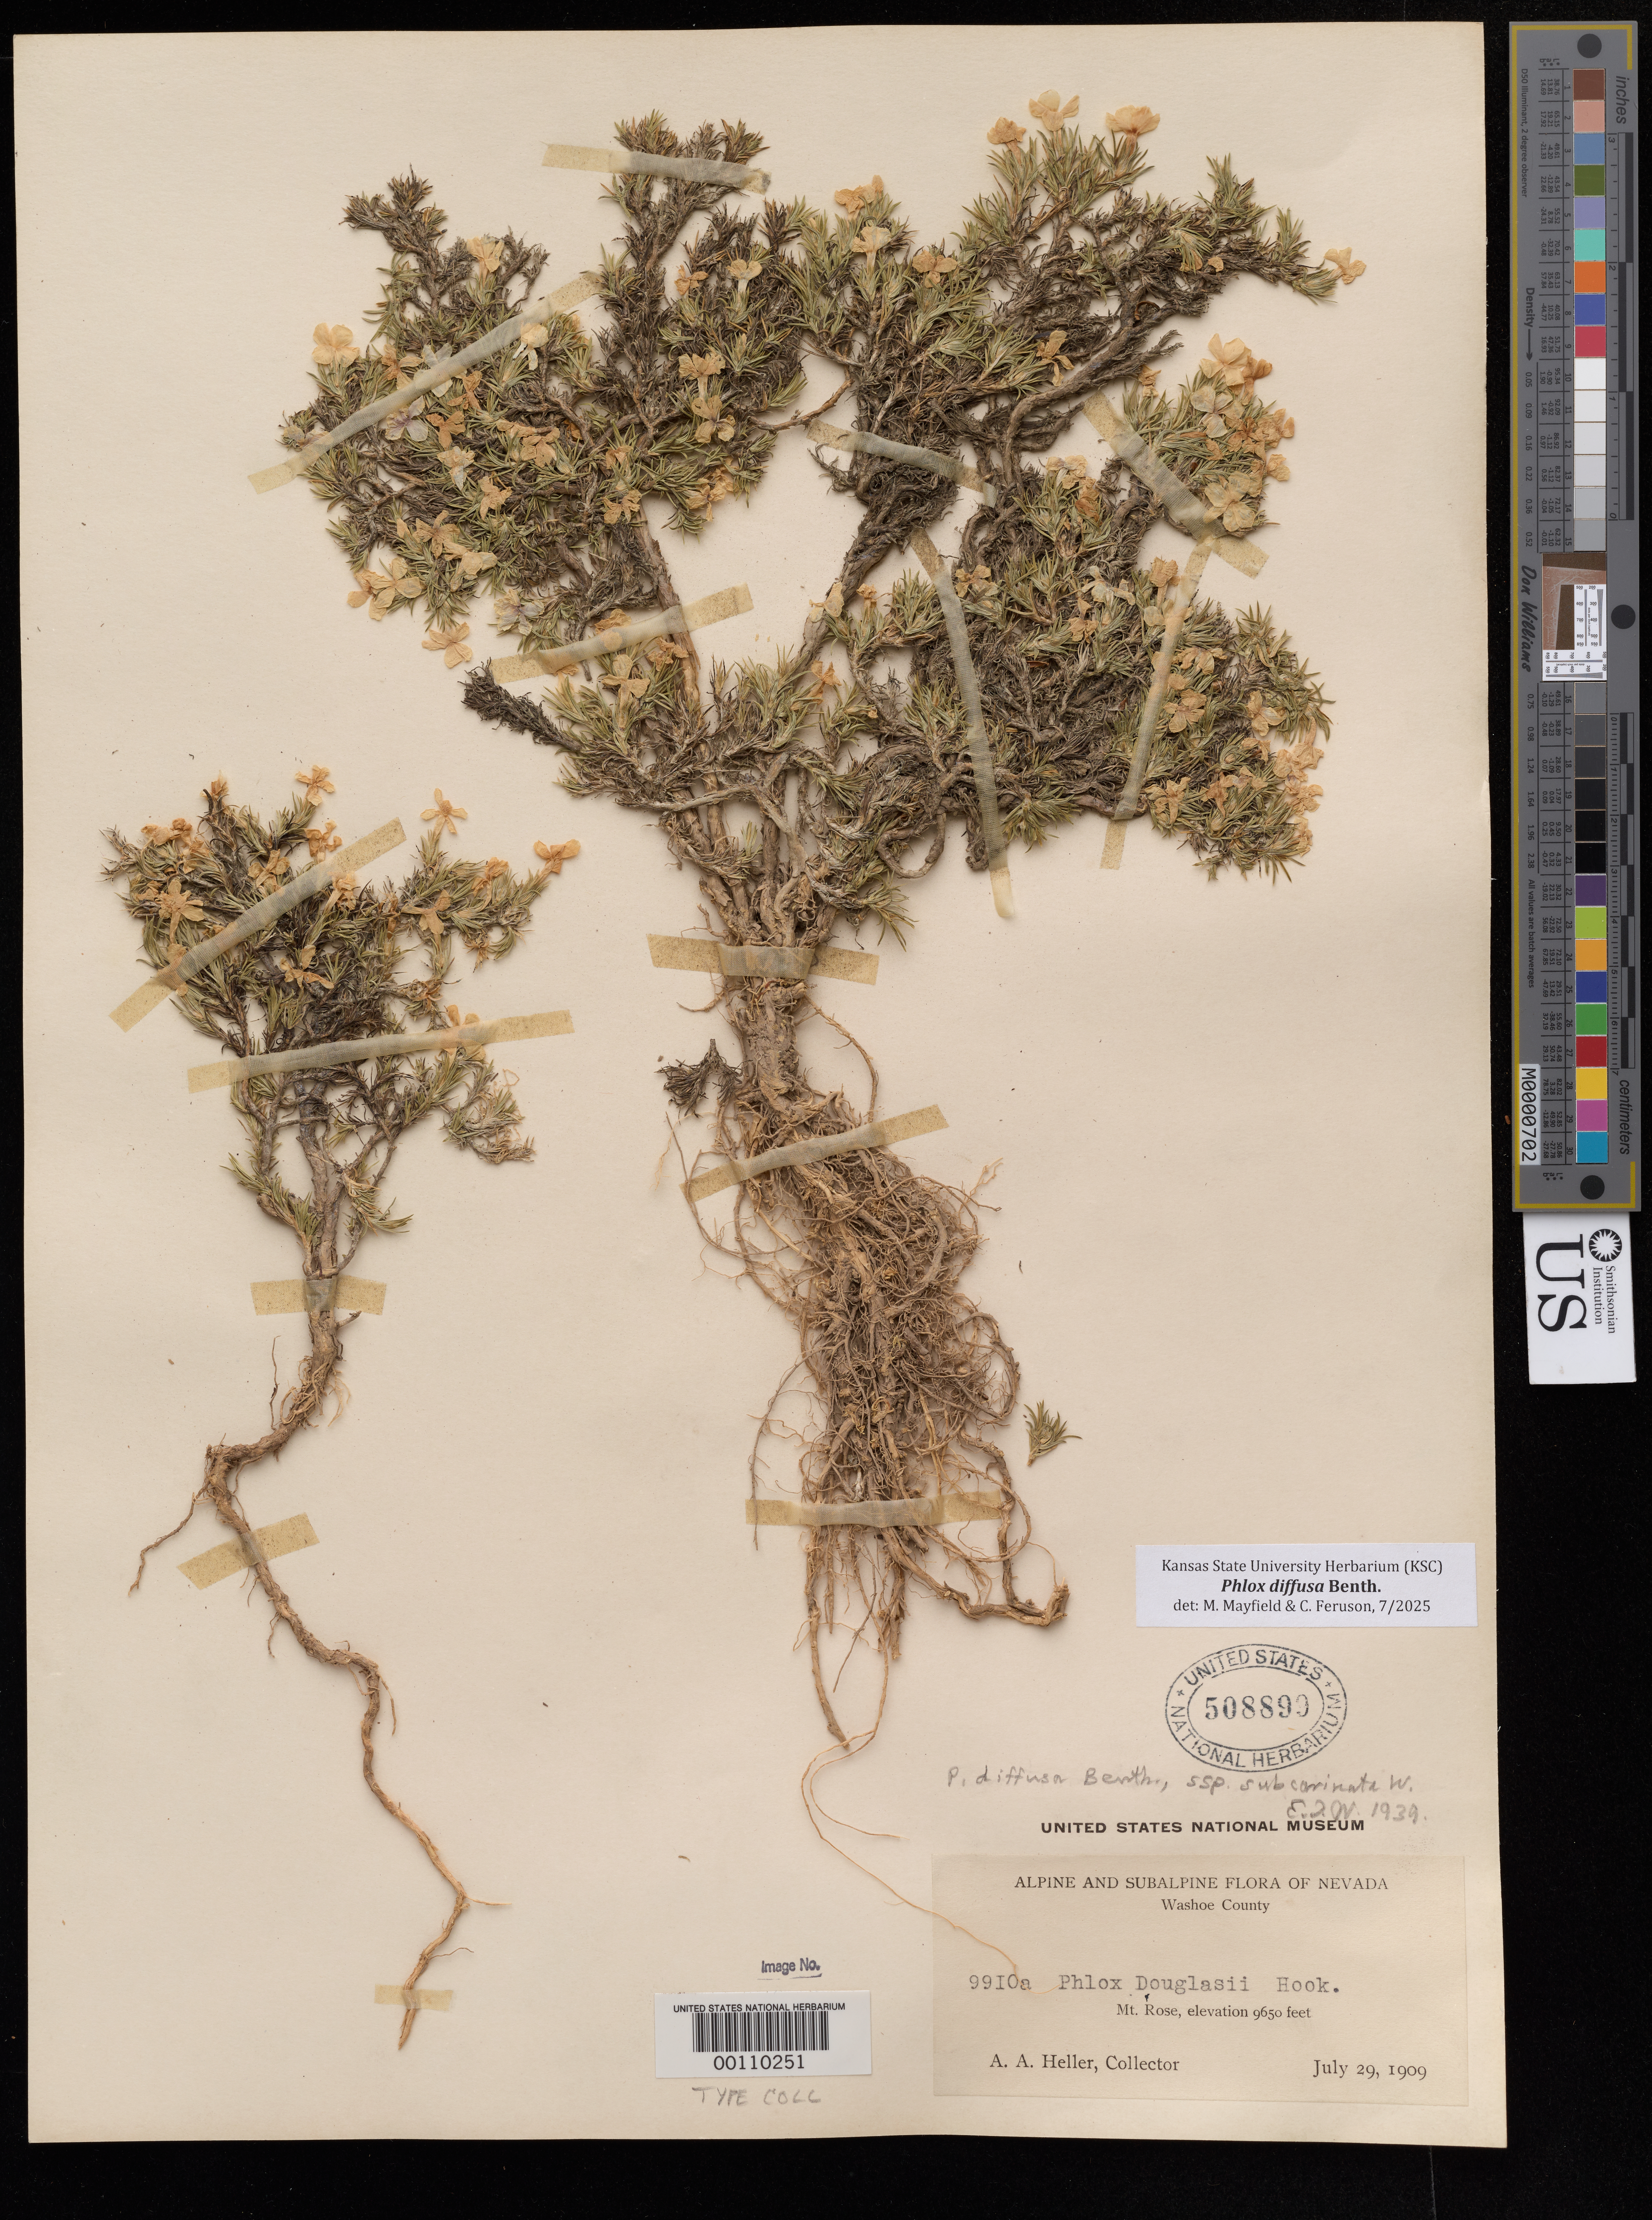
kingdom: Plantae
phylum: Tracheophyta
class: Magnoliopsida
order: Ericales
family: Polemoniaceae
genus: Phlox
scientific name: Phlox diffusa subsp. subcarinata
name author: Wherry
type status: Isotype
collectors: A. A. Heller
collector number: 9910A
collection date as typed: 29 Jul 1909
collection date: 1909-07-29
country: United States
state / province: Nevada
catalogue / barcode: US 508899